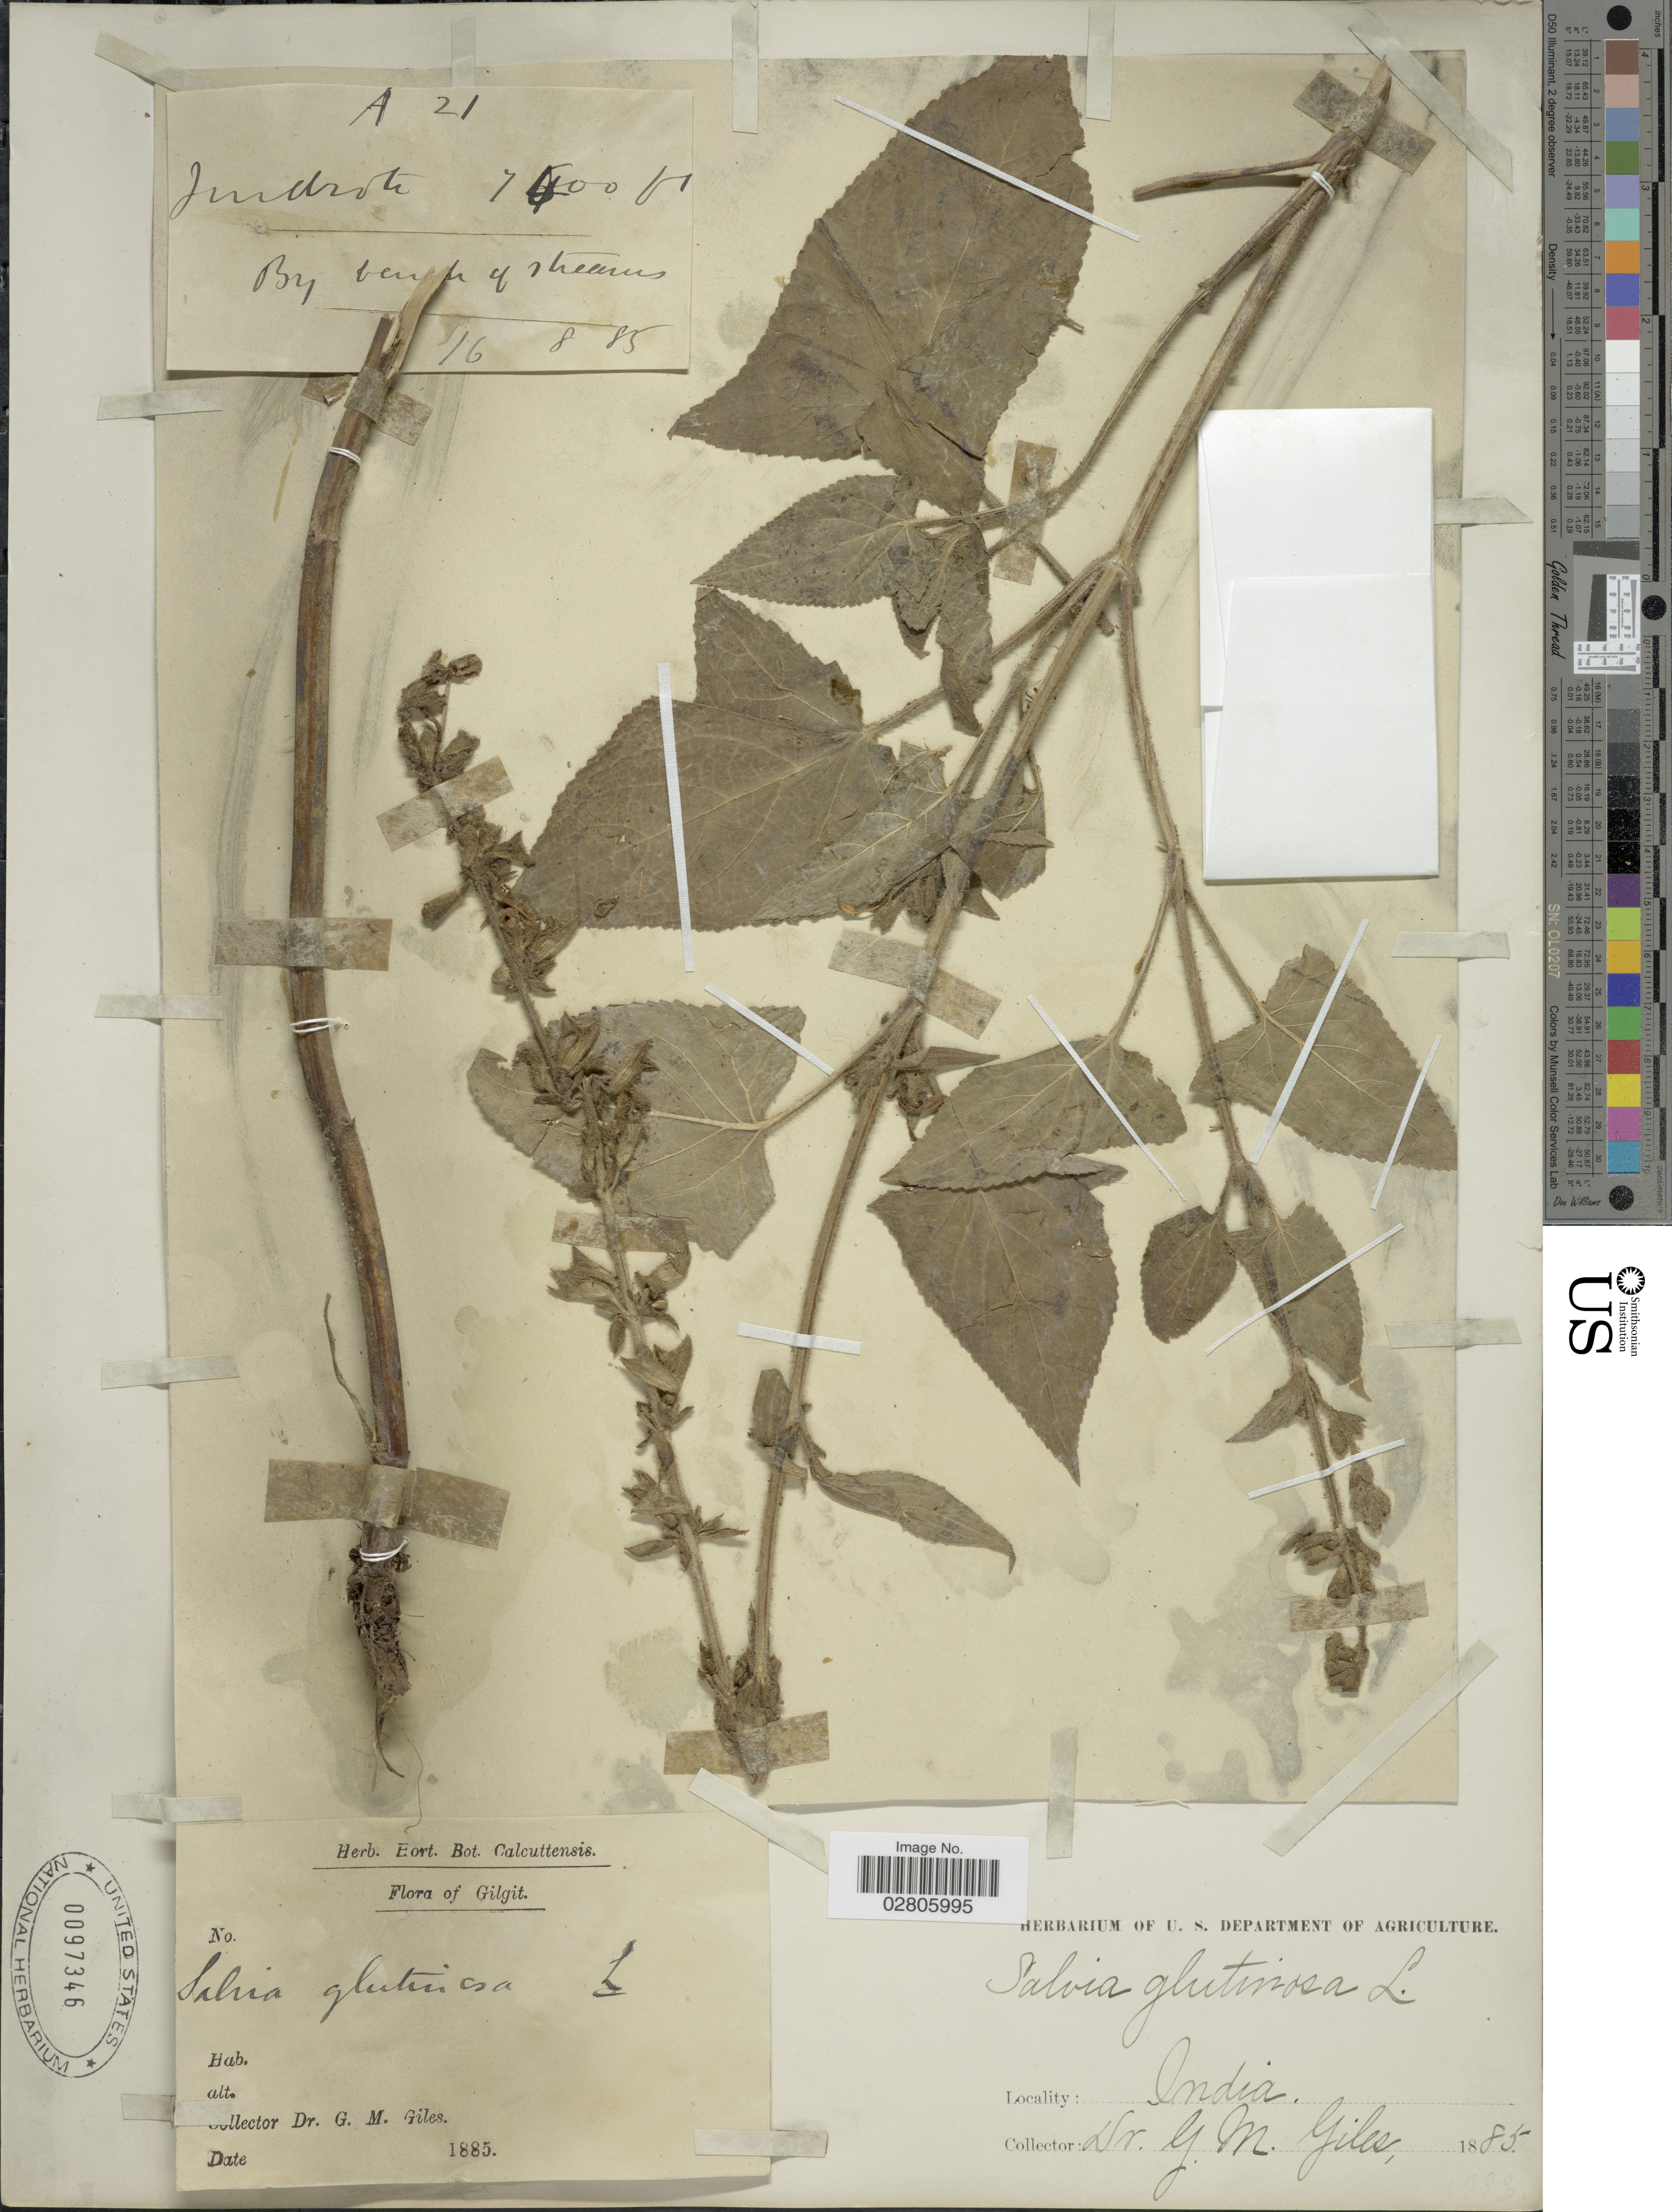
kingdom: Plantae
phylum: Tracheophyta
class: Magnoliopsida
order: Lamiales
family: Lamiaceae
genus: Salvia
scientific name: Salvia glutinosa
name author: L.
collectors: G. Giles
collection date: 1885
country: Pakistan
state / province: Gilgit-Baltistan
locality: Gilgit.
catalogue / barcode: US 97346